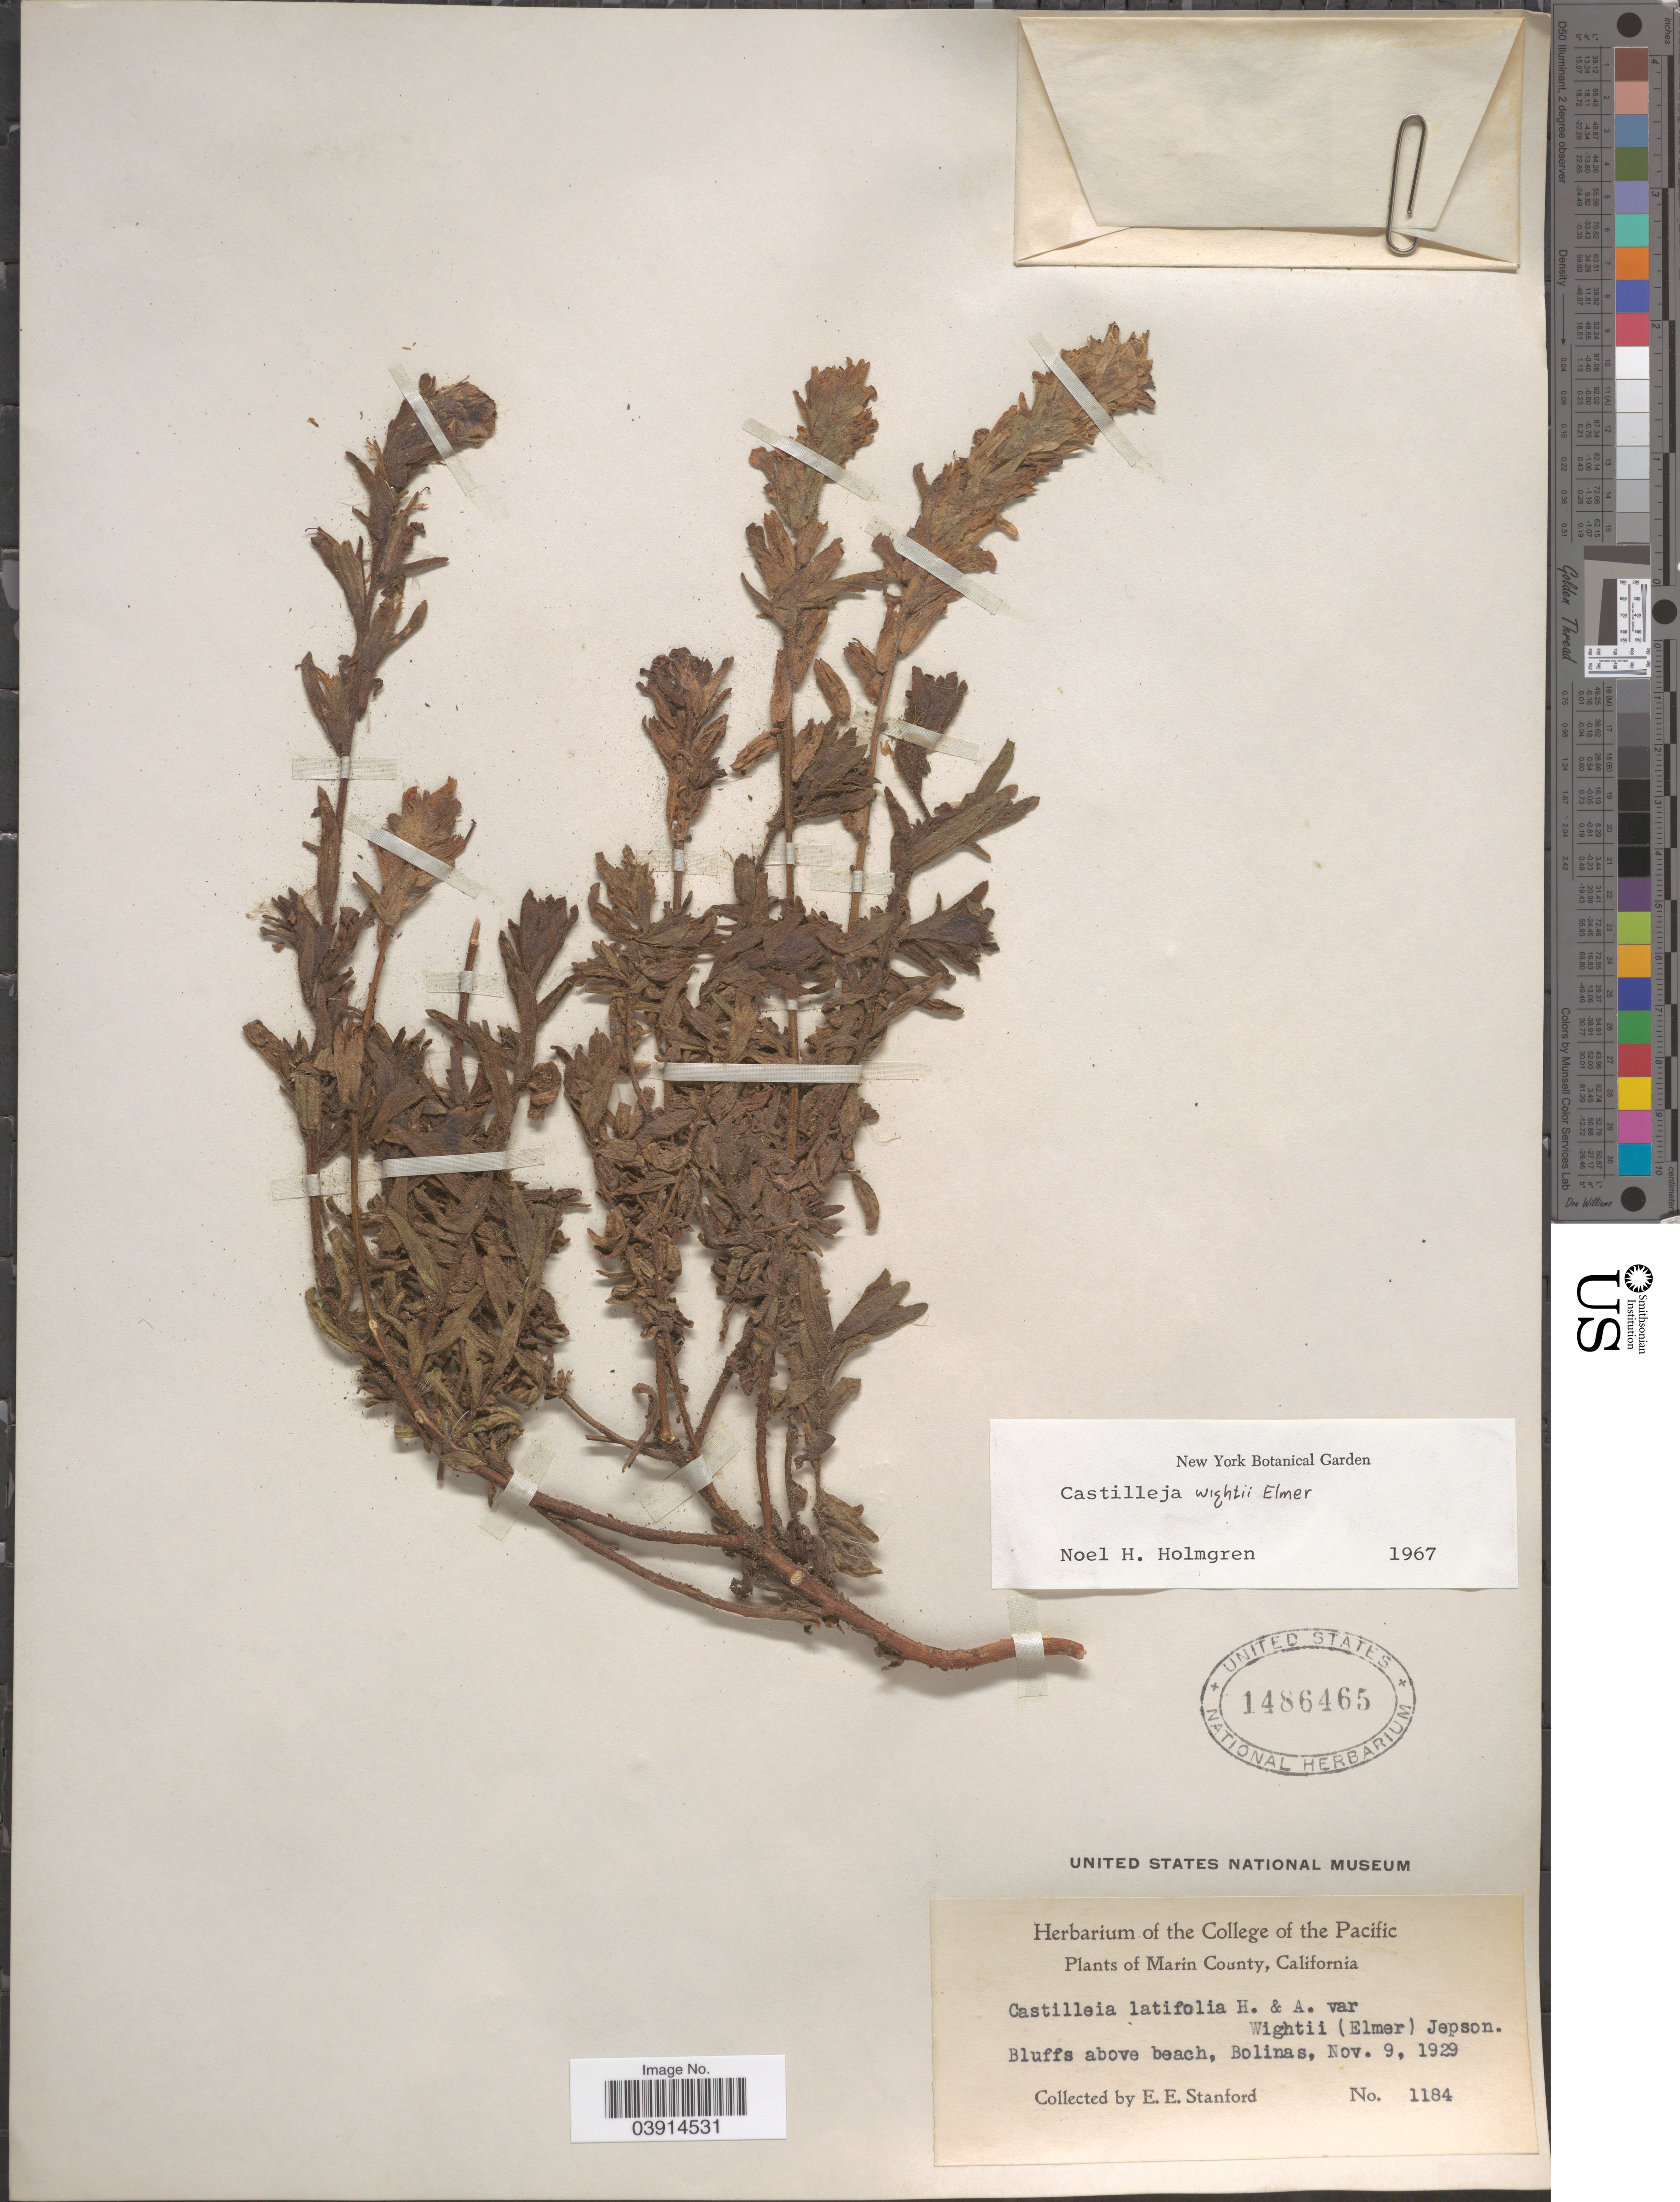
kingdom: Plantae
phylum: Tracheophyta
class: Magnoliopsida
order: Lamiales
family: Orobanchaceae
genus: Castilleja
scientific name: Castilleja wightii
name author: Elmer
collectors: E. Stanford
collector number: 1184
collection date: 1929-11-09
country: United States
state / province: California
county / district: Marin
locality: Marin County. Bluffs above beach, Bolinas.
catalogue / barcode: US 1486465